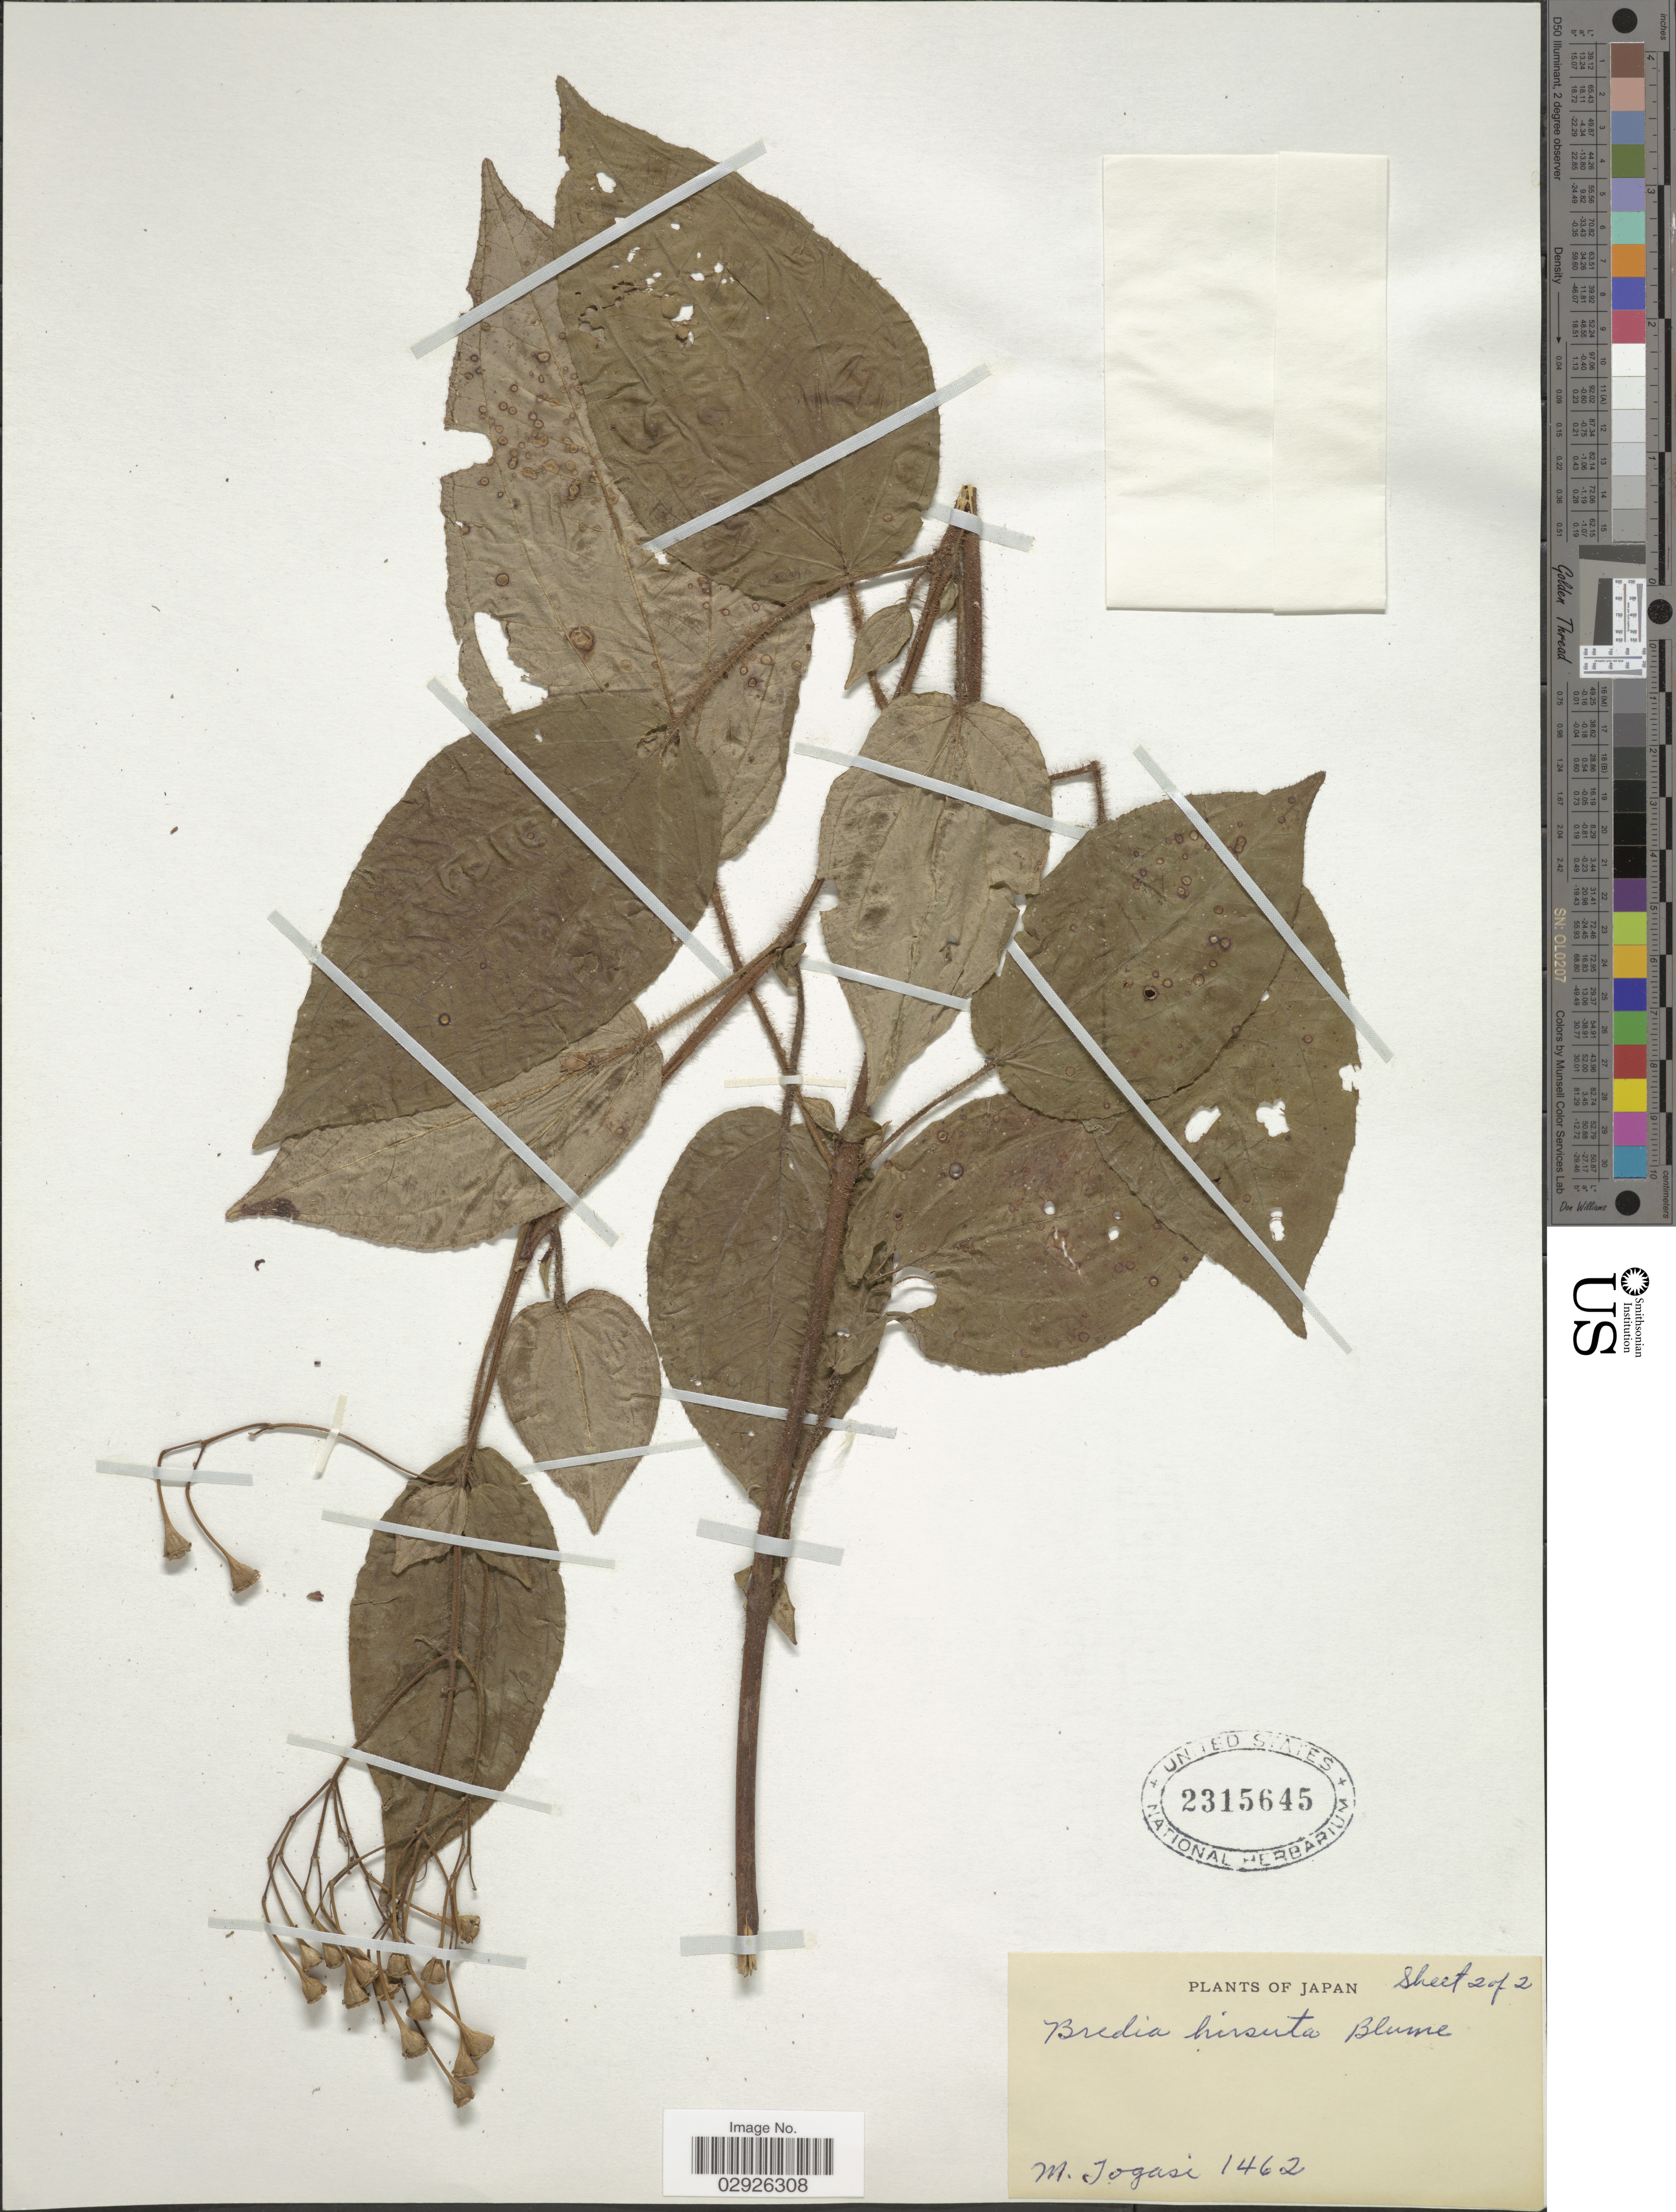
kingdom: Plantae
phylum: Tracheophyta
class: Magnoliopsida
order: Myrtales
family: Melastomataceae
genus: Bredia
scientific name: Bredia hirsuta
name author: Blume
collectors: M. Togashi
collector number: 1462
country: Japan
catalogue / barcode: US 2315645